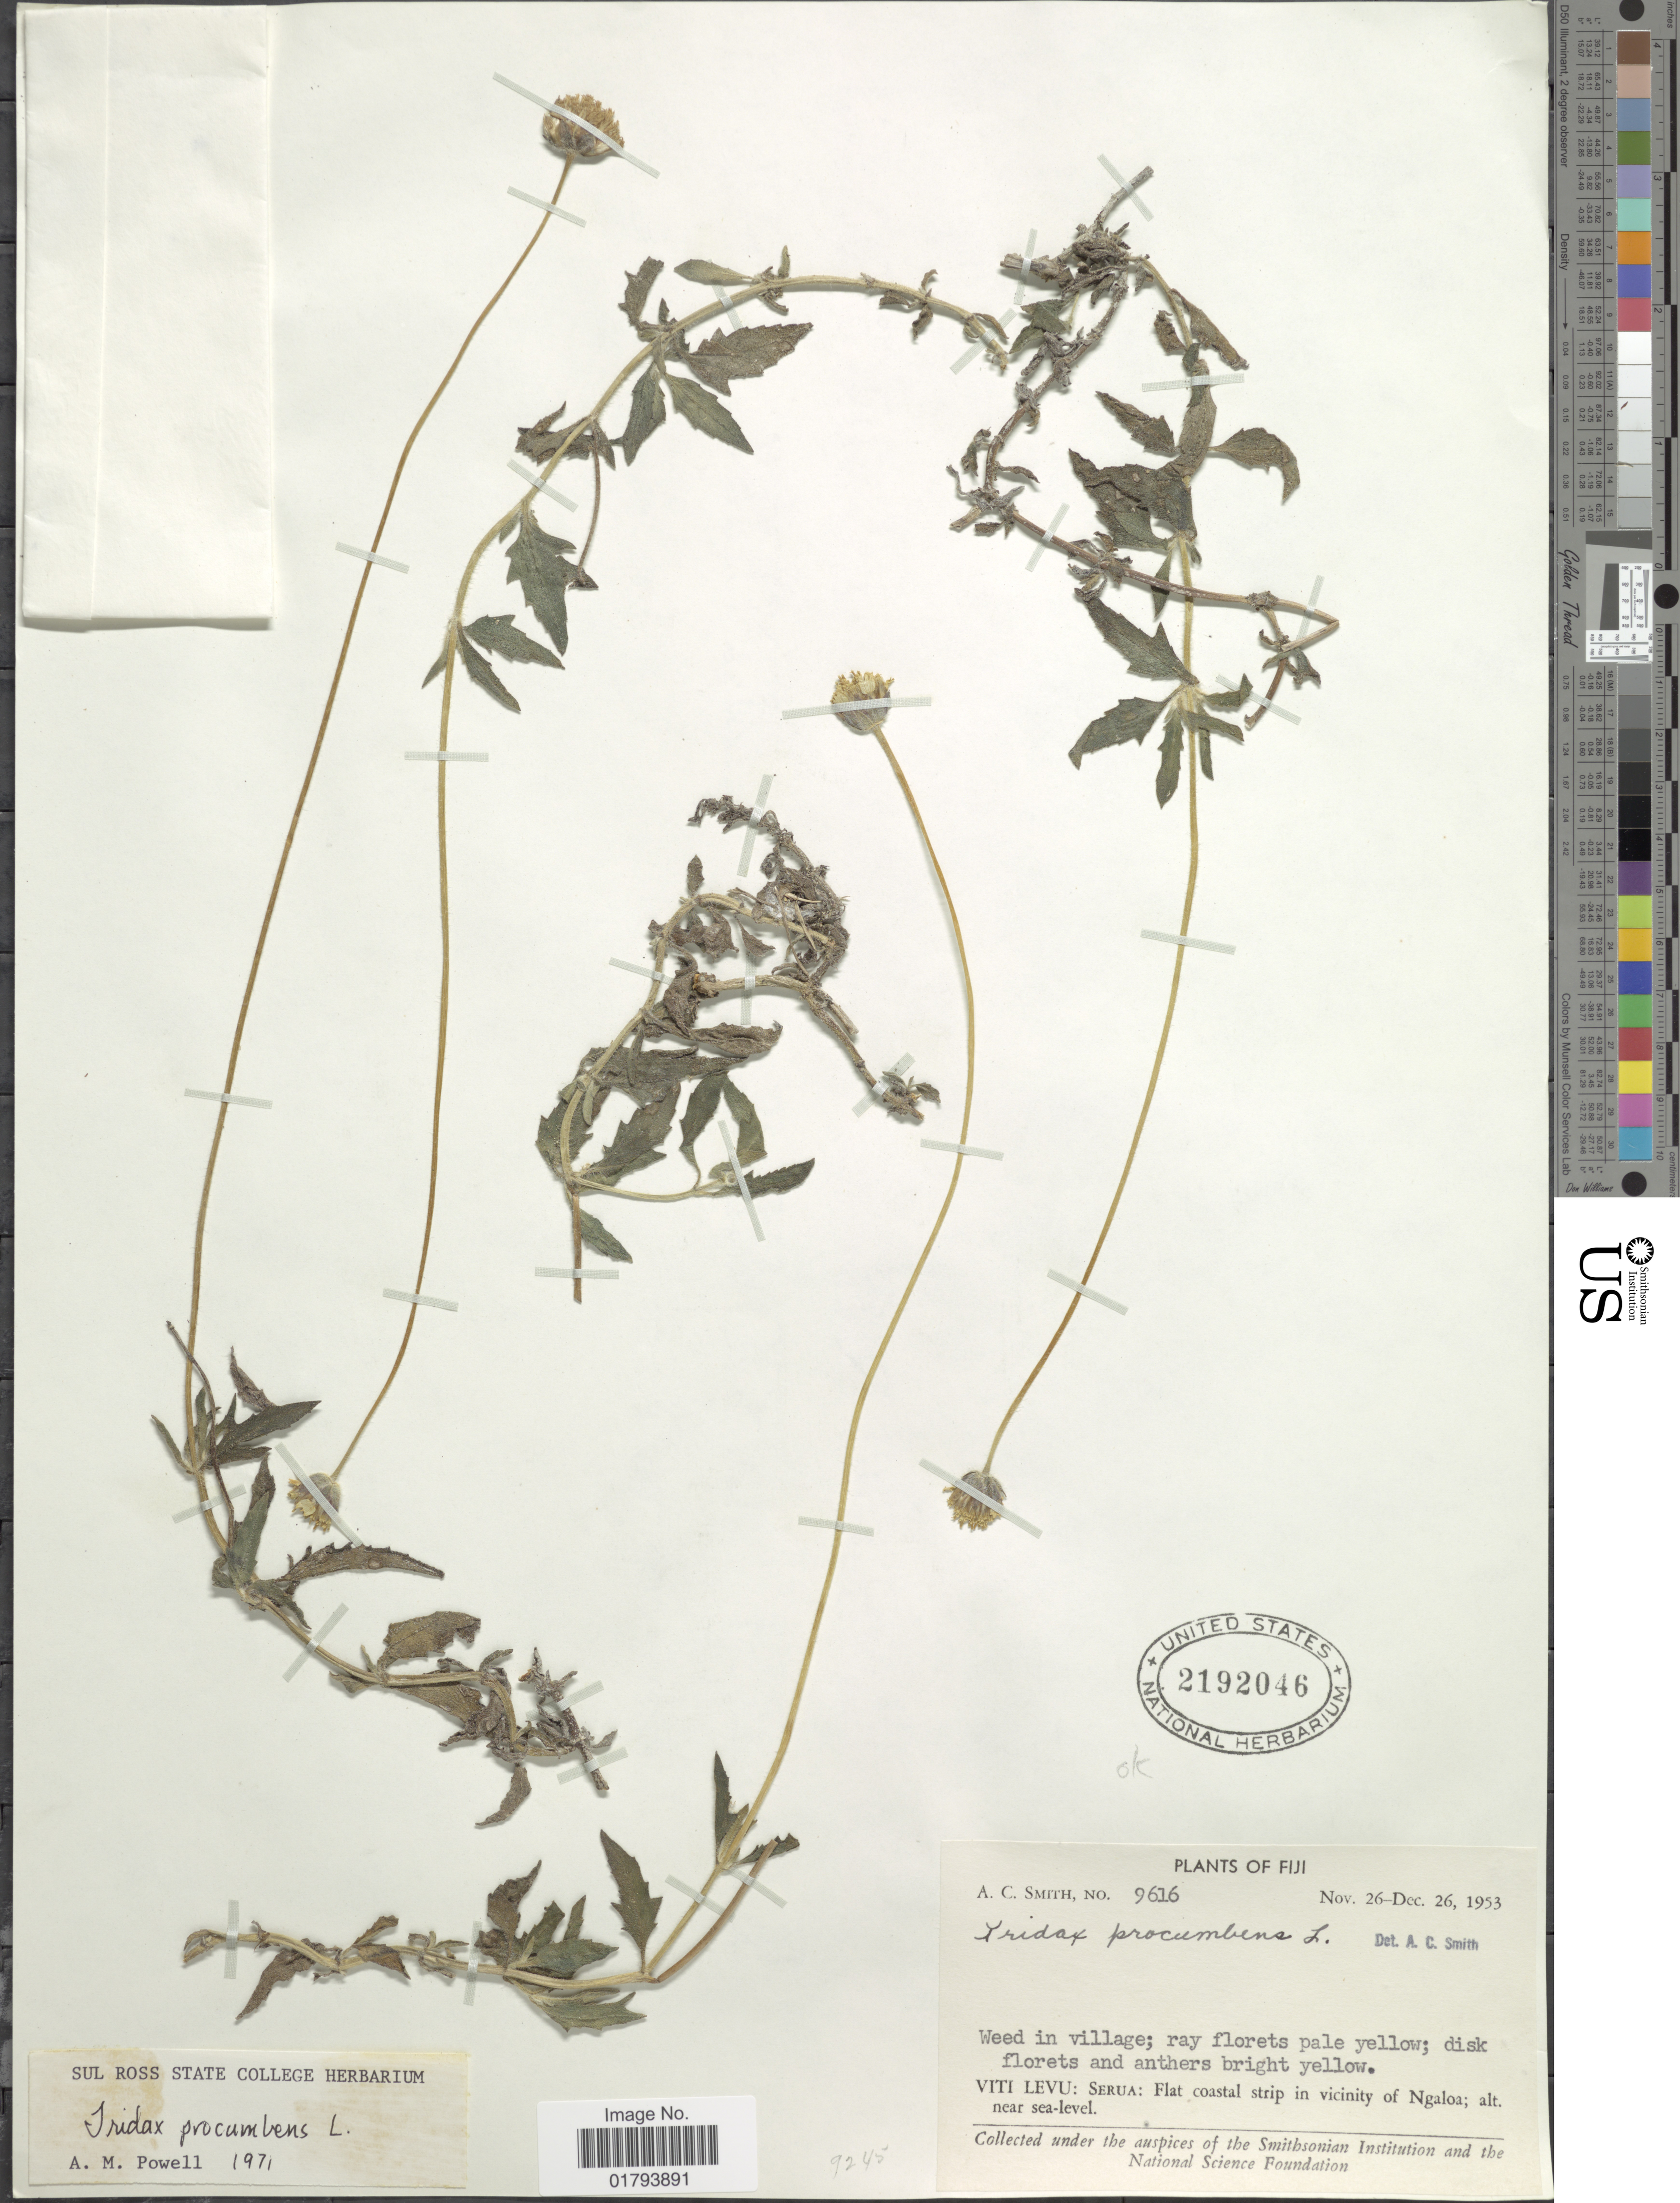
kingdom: Plantae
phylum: Tracheophyta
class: Magnoliopsida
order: Asterales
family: Asteraceae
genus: Tridax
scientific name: Tridax procumbens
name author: L.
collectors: A. C. Smith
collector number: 9616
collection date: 1953-11-26/1953-12-26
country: Fiji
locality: Vitu Levu: Serua: Flat coastal strip in vicinity of Ngaloa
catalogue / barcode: US 2192046